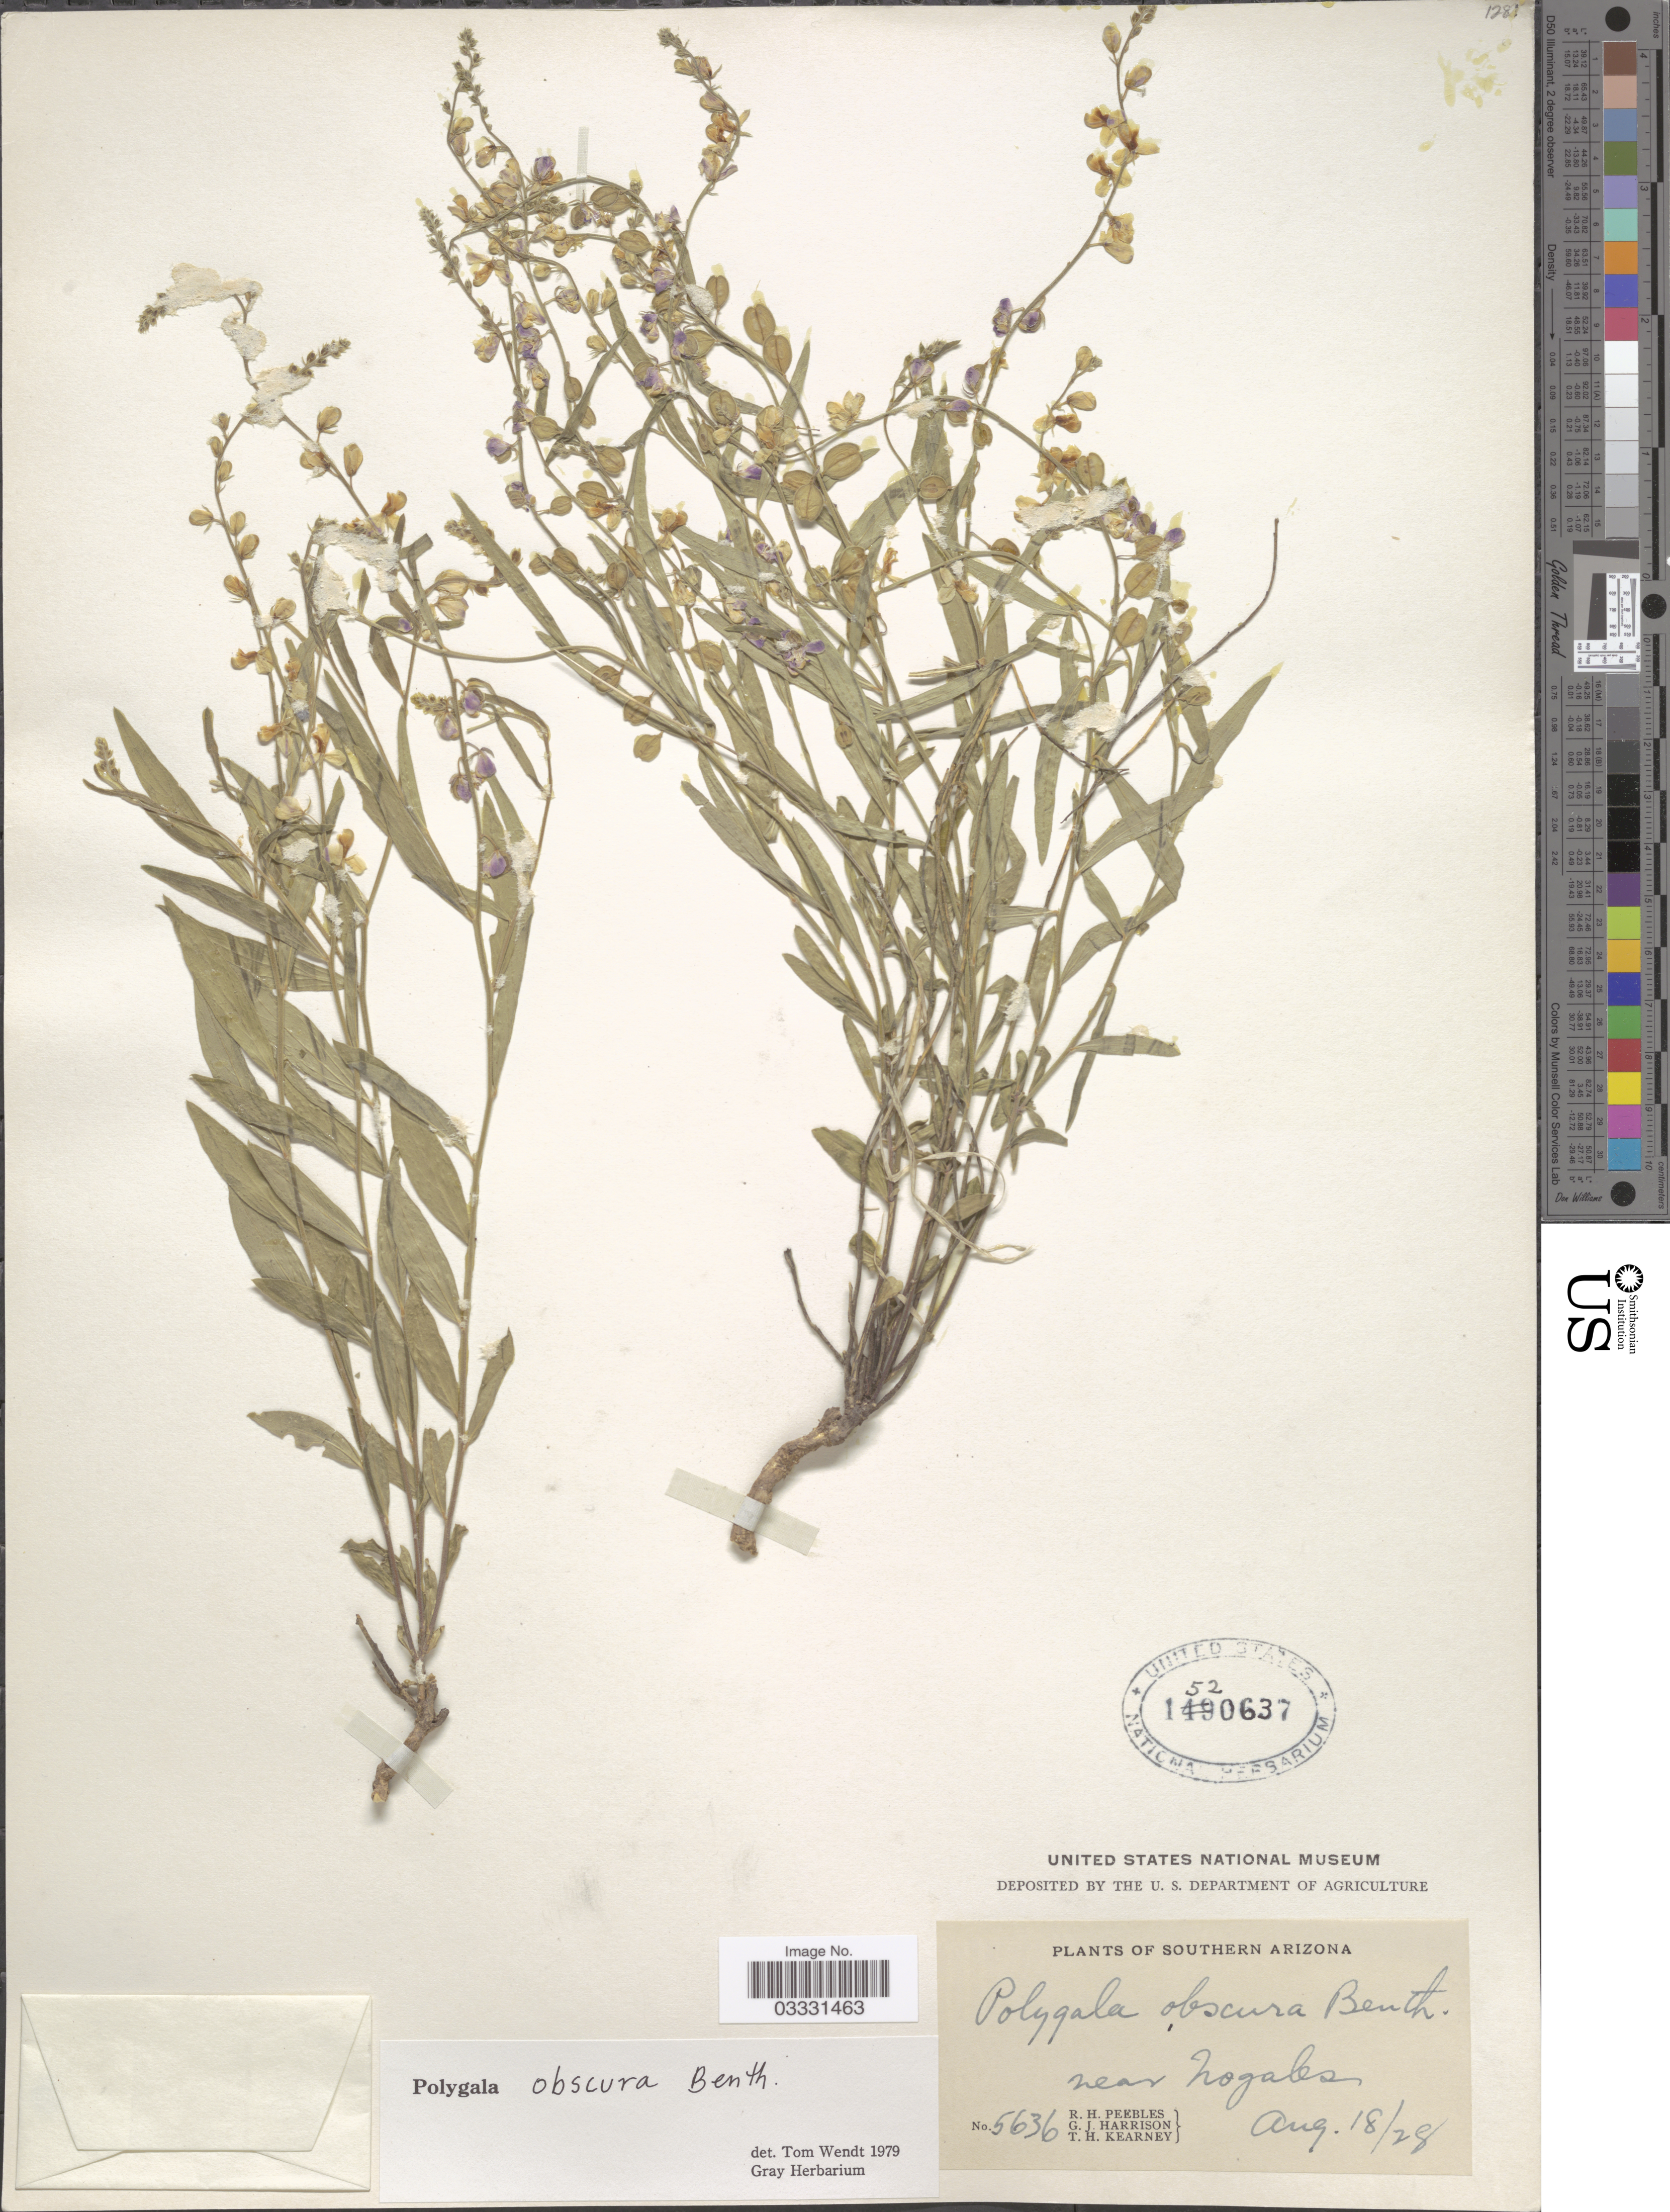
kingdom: Plantae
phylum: Tracheophyta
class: Magnoliopsida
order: Fabales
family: Polygalaceae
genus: Hebecarpa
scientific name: Hebecarpa obscura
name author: (Benth.) J.R. Abbott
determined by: Strong, Mark T., (BOT), Smithsonian Institution - National Museum of Natural History (UNITED STATES)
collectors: R. H. Peebles, G. J. Harrison & T. H. Kearney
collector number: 5636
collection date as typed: Transcribed d/m/y: 18/8/28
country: United States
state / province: Arizona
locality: Southern Arizona. Near Nogales.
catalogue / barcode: US 152637